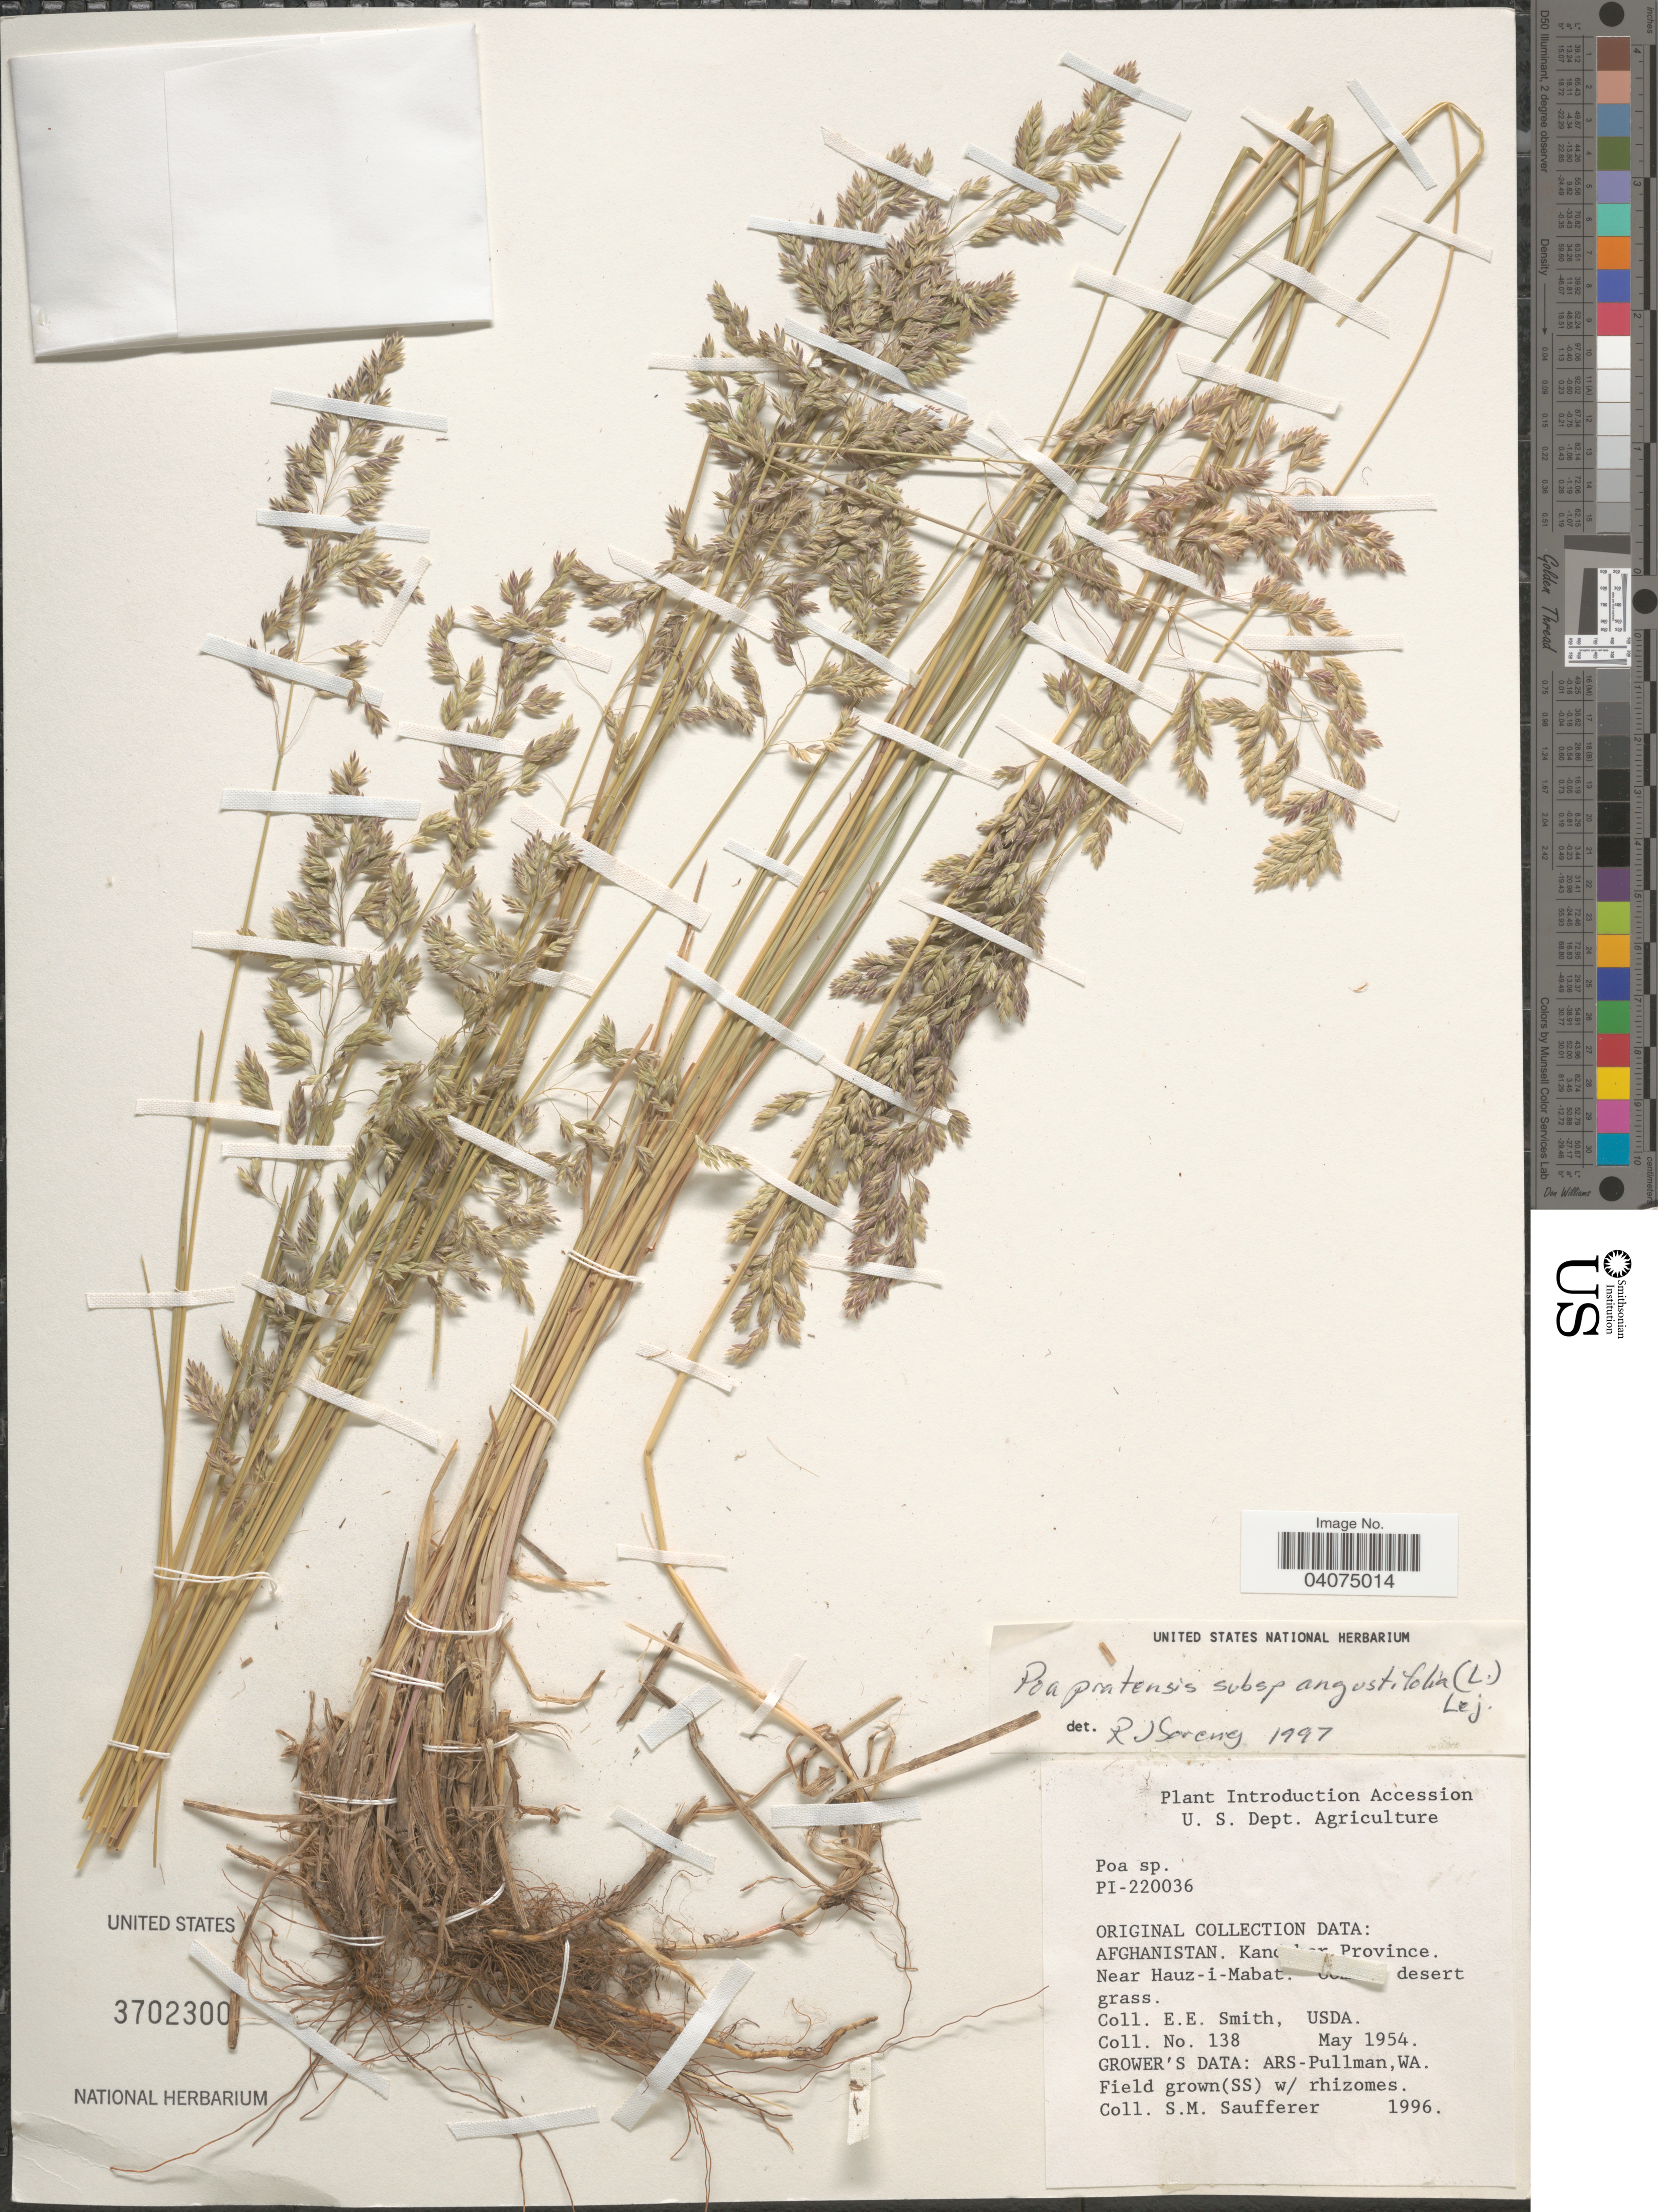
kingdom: Plantae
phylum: Tracheophyta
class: Liliopsida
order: Poales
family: Poaceae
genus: Poa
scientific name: Poa pratensis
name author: L.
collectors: S. Saufferer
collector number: PI-220036?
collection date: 1996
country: United States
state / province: Washington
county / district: Whitman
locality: ARS-Pullman.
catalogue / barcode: US 3702300